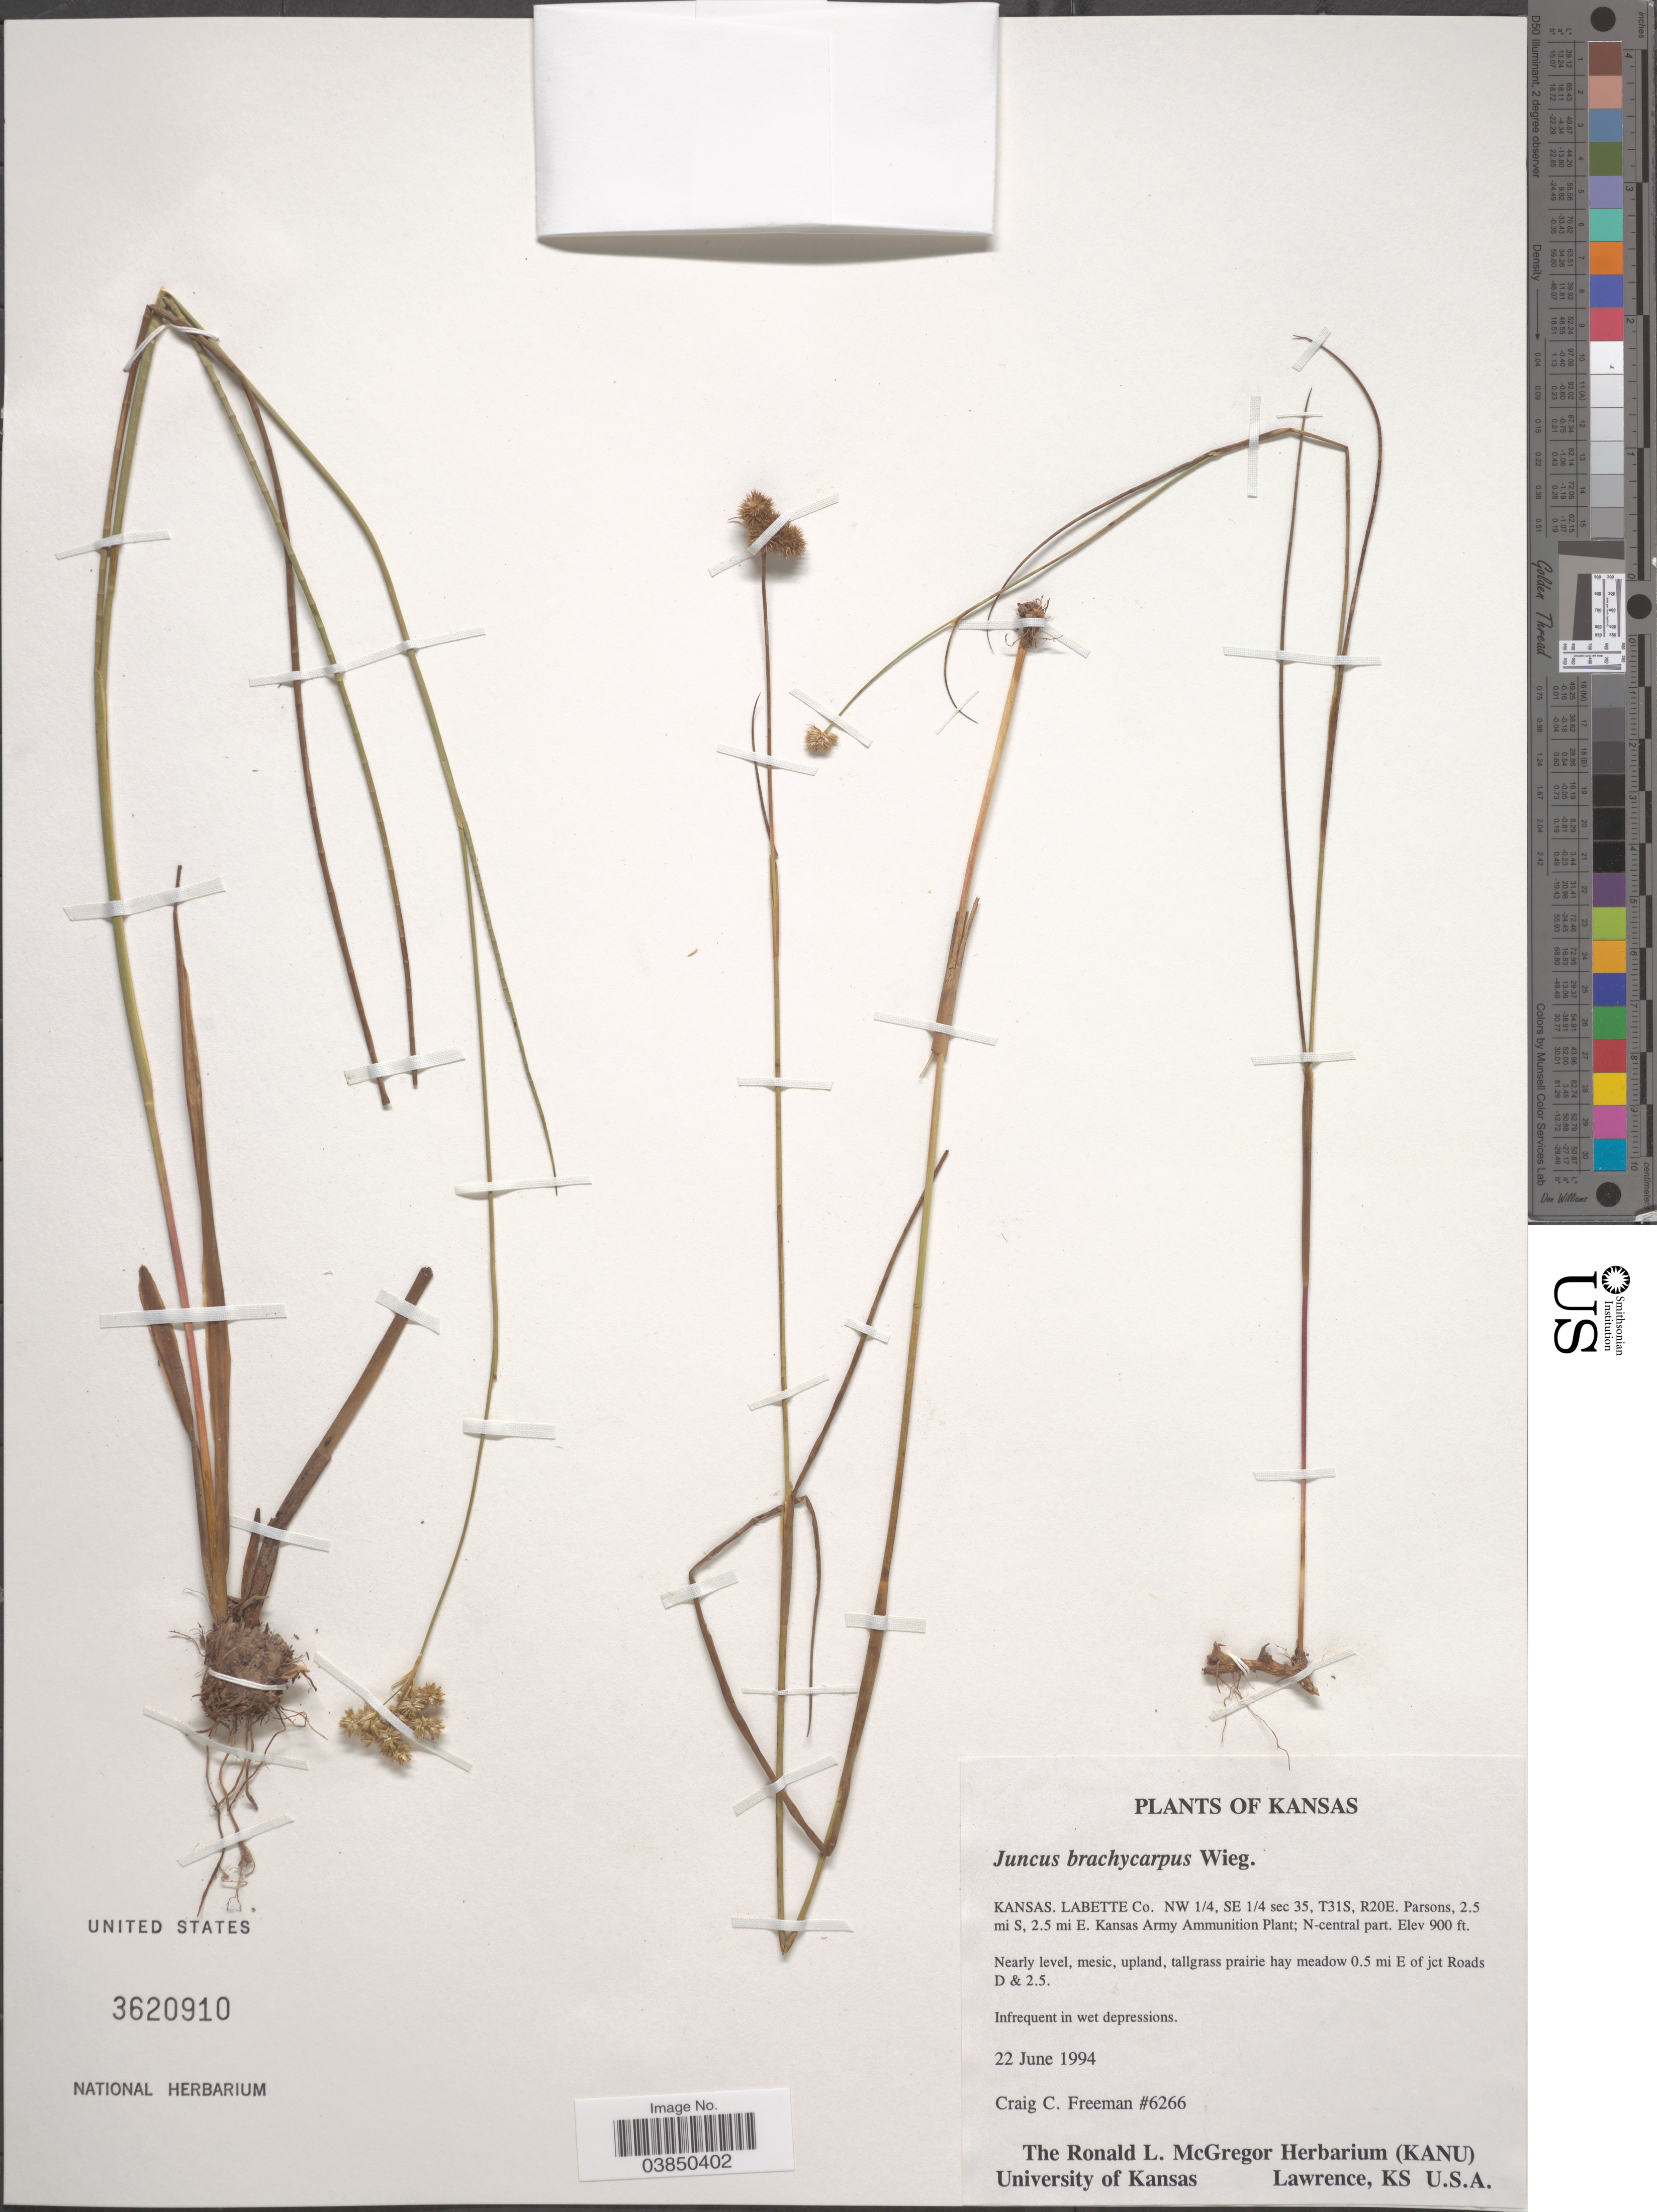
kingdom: Plantae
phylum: Tracheophyta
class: Liliopsida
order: Poales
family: Juncaceae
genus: Juncus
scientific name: Juncus brachycarpus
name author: Engelm.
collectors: C. C. Freeman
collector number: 6266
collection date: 1994-06-22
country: United States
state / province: Kansas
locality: Labette Co. NW ¼, SE ¼ sec 35, T31S, R20E. Parsons, 2.5 mi S, 2.5 mi E. Kansas Army Ammunition Plant; N-central part. 0.5 mi E of jct Roads D & 2.5.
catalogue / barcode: US 3620910